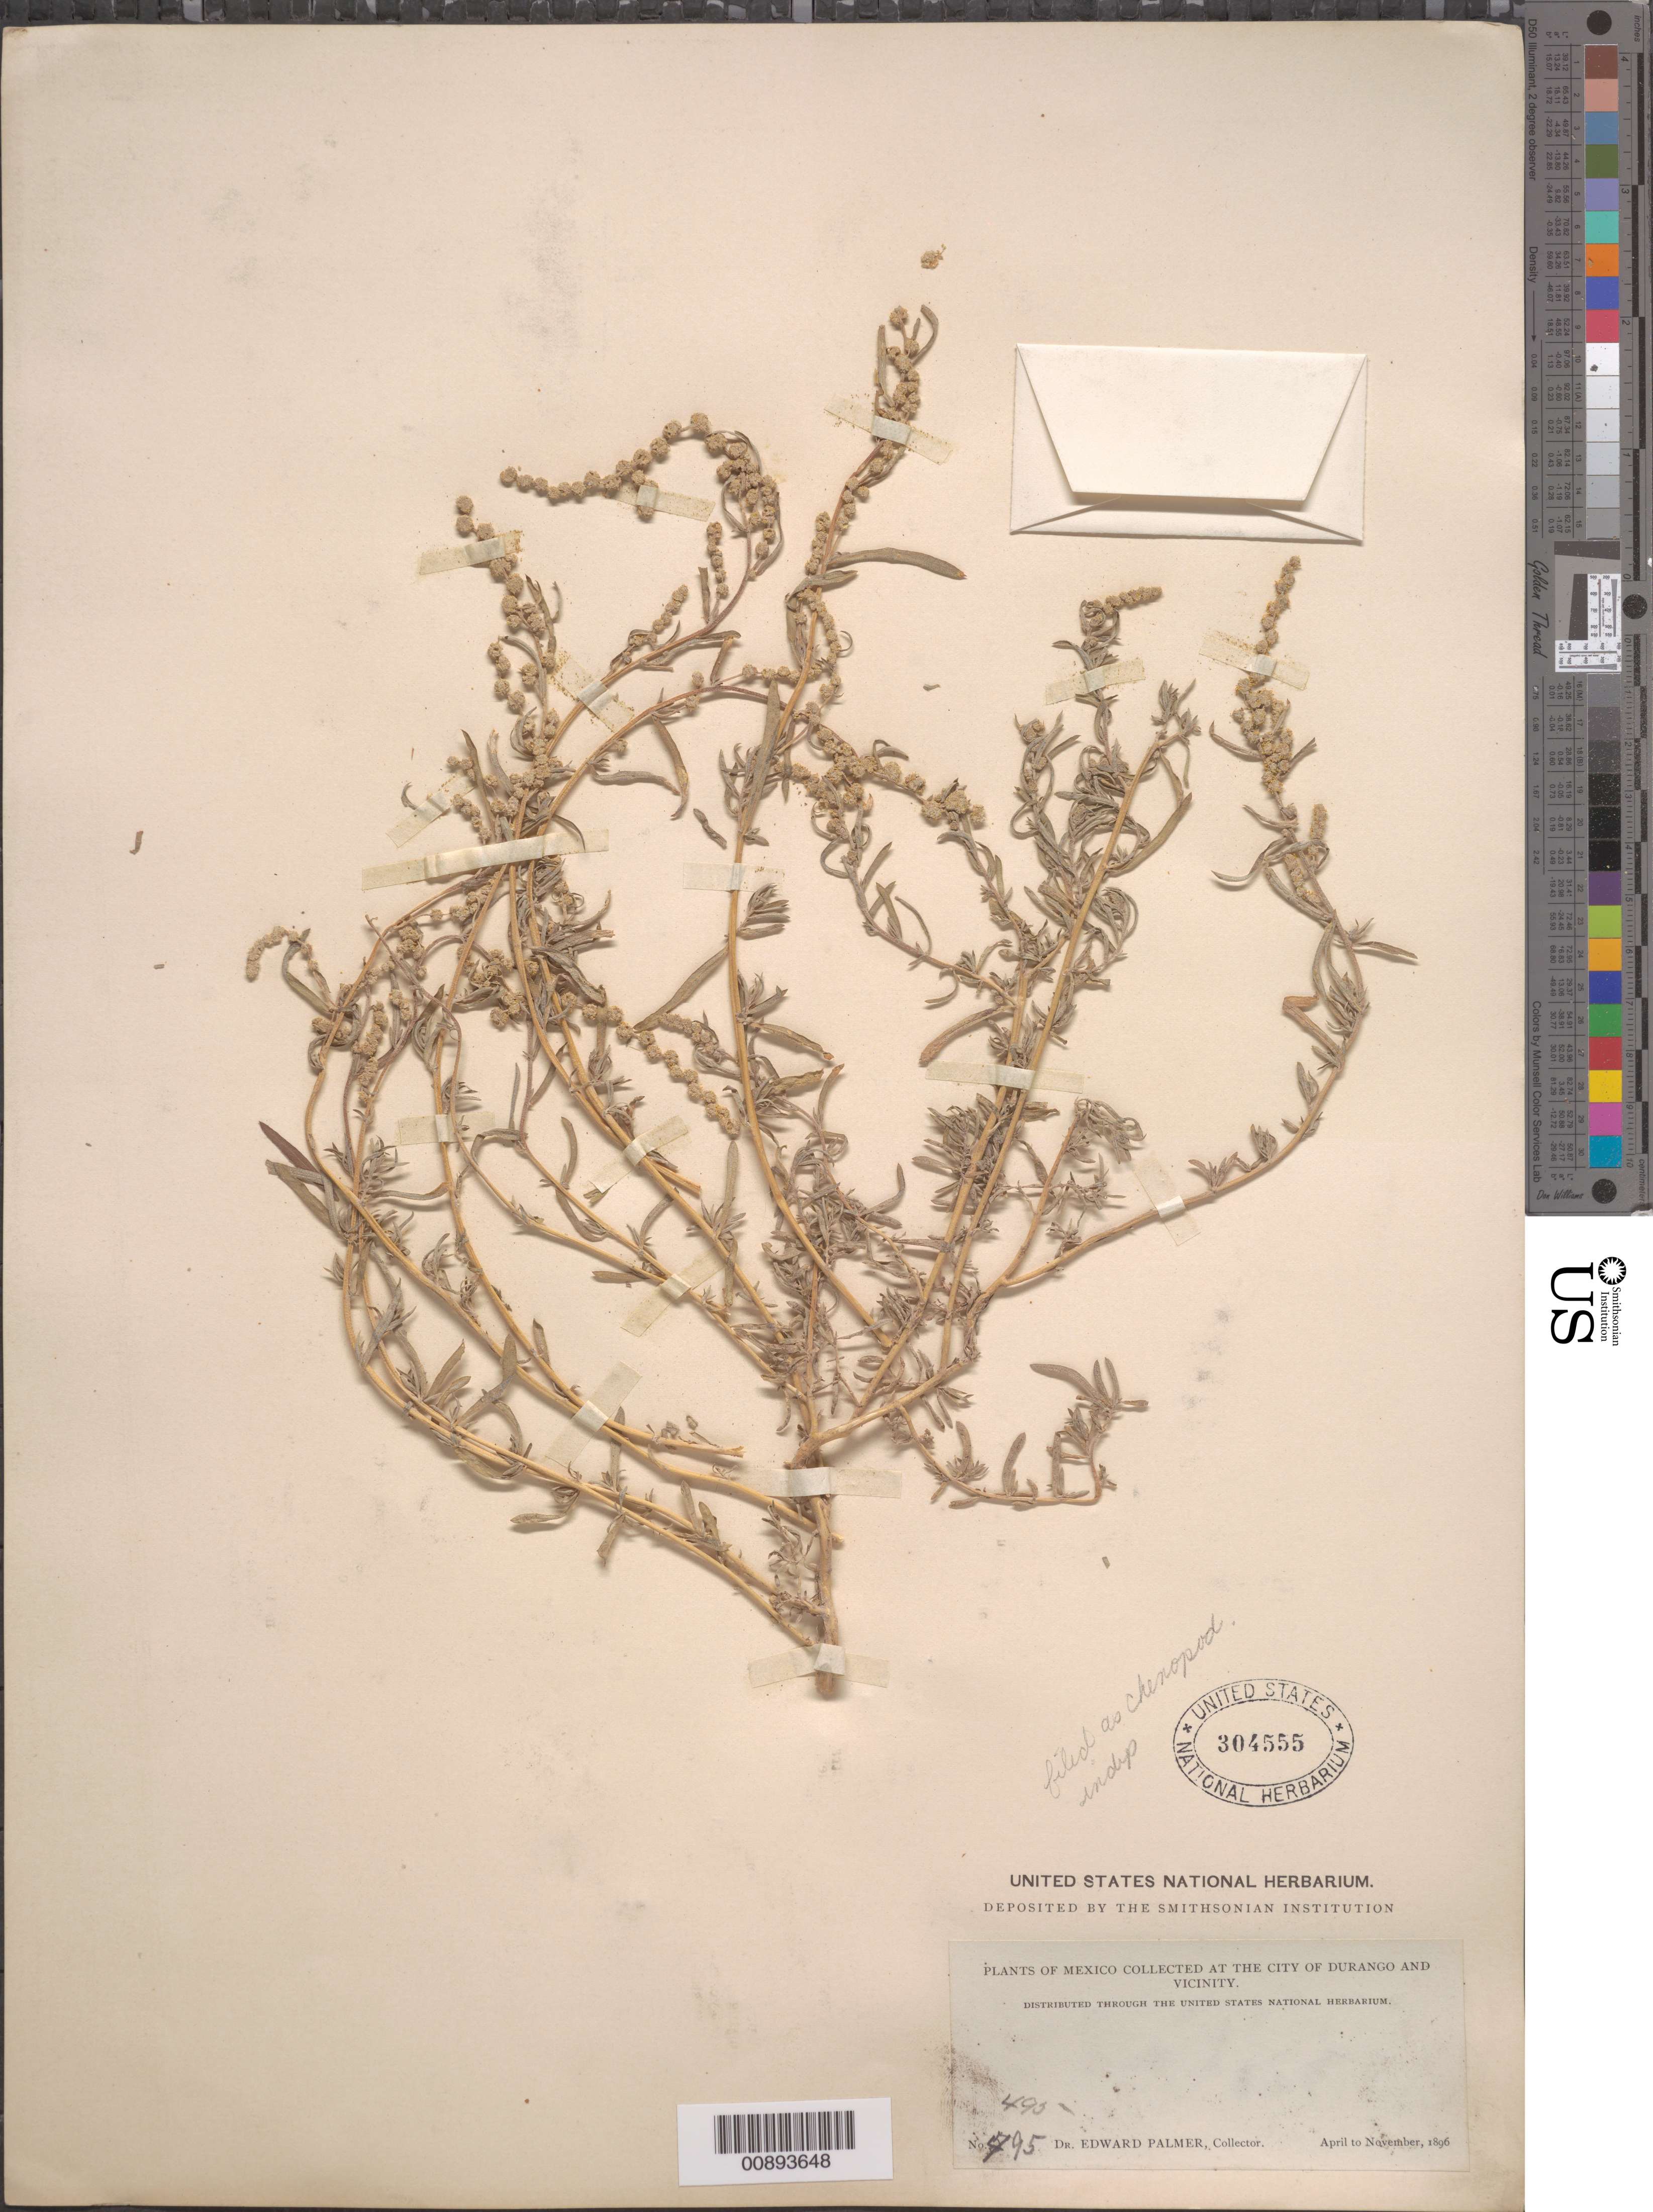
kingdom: Plantae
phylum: Tracheophyta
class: Magnoliopsida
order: Caryophyllales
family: Amaranthaceae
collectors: E. Palmer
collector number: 495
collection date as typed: Apr 1896 to -- Nov 1896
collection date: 1896-04/1896-11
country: Mexico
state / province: Durango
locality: City of Durango and vicinity.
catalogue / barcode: US 304555